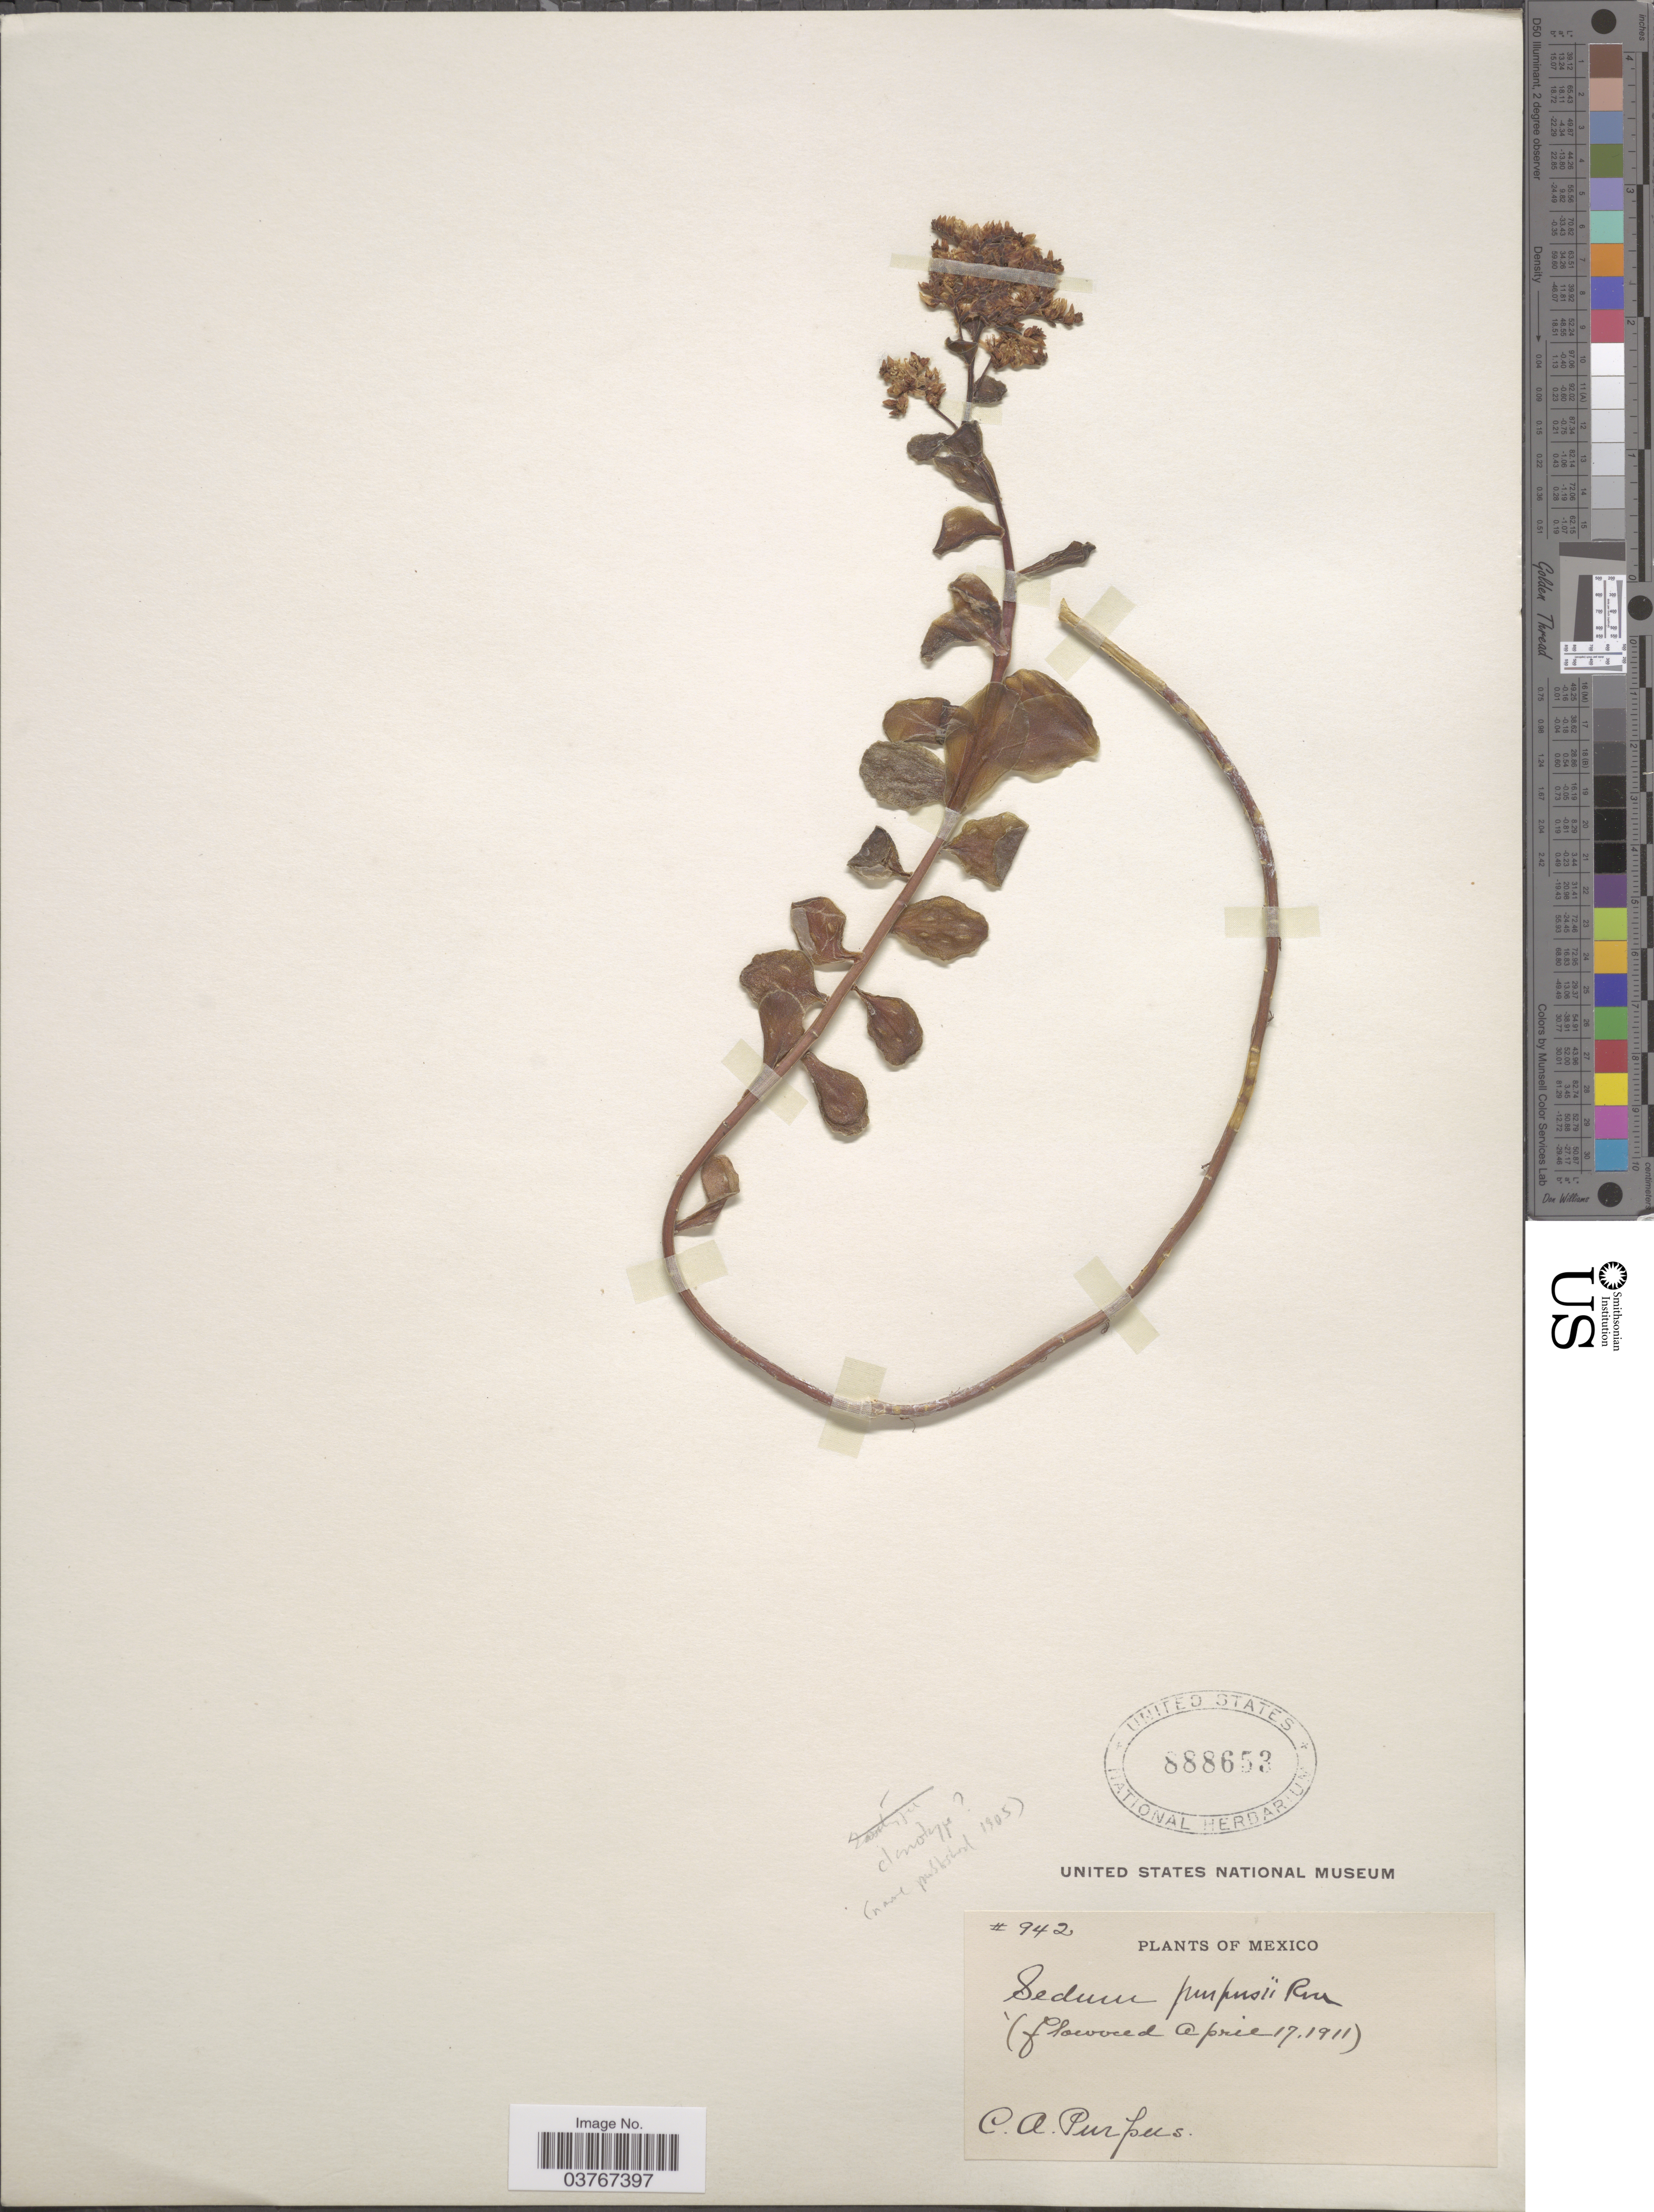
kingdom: Plantae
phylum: Tracheophyta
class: Magnoliopsida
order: Saxifragales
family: Crassulaceae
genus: Sedum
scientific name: Sedum purpusi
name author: Rose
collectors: C. A. Purpus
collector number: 942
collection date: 1911-04-17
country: Mexico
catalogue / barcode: US 888653